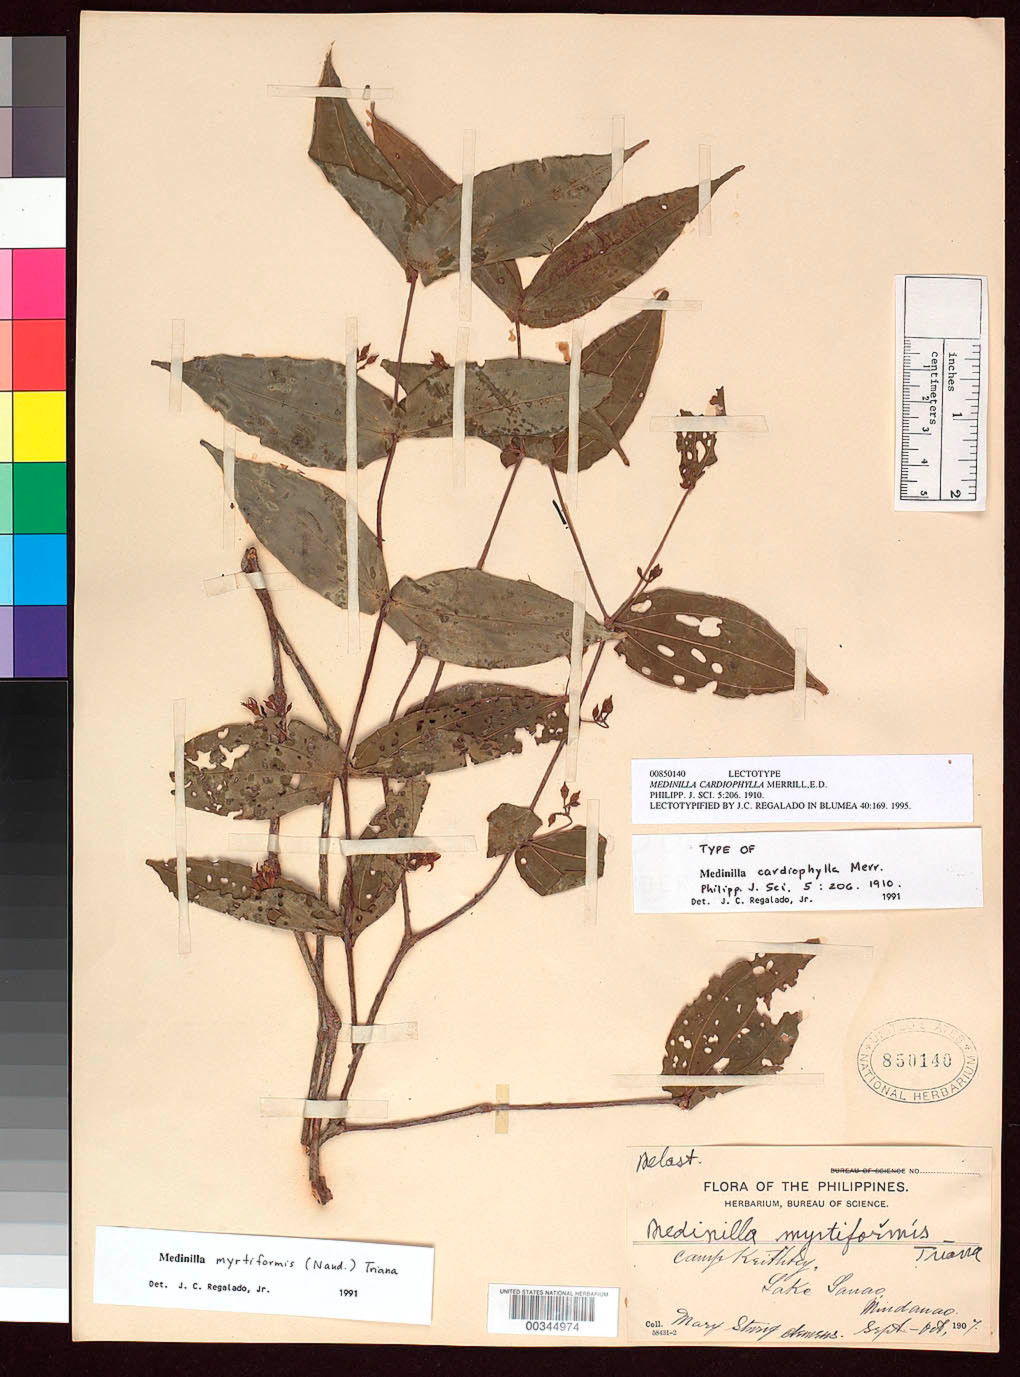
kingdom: Plantae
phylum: Tracheophyta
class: Magnoliopsida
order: Myrtales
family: Melastomataceae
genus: Medinilla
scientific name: Medinilla cardiophylla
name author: Merr.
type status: Lectotype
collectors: M. S. Clemens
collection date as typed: Sep 1907 to -- Oct 1907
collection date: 1907-09/1907-10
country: Philippines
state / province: Muslim Mindanao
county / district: Lanao del Sur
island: Mindanao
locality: Lake Lanao, Camp Keithley.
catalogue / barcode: US 850140